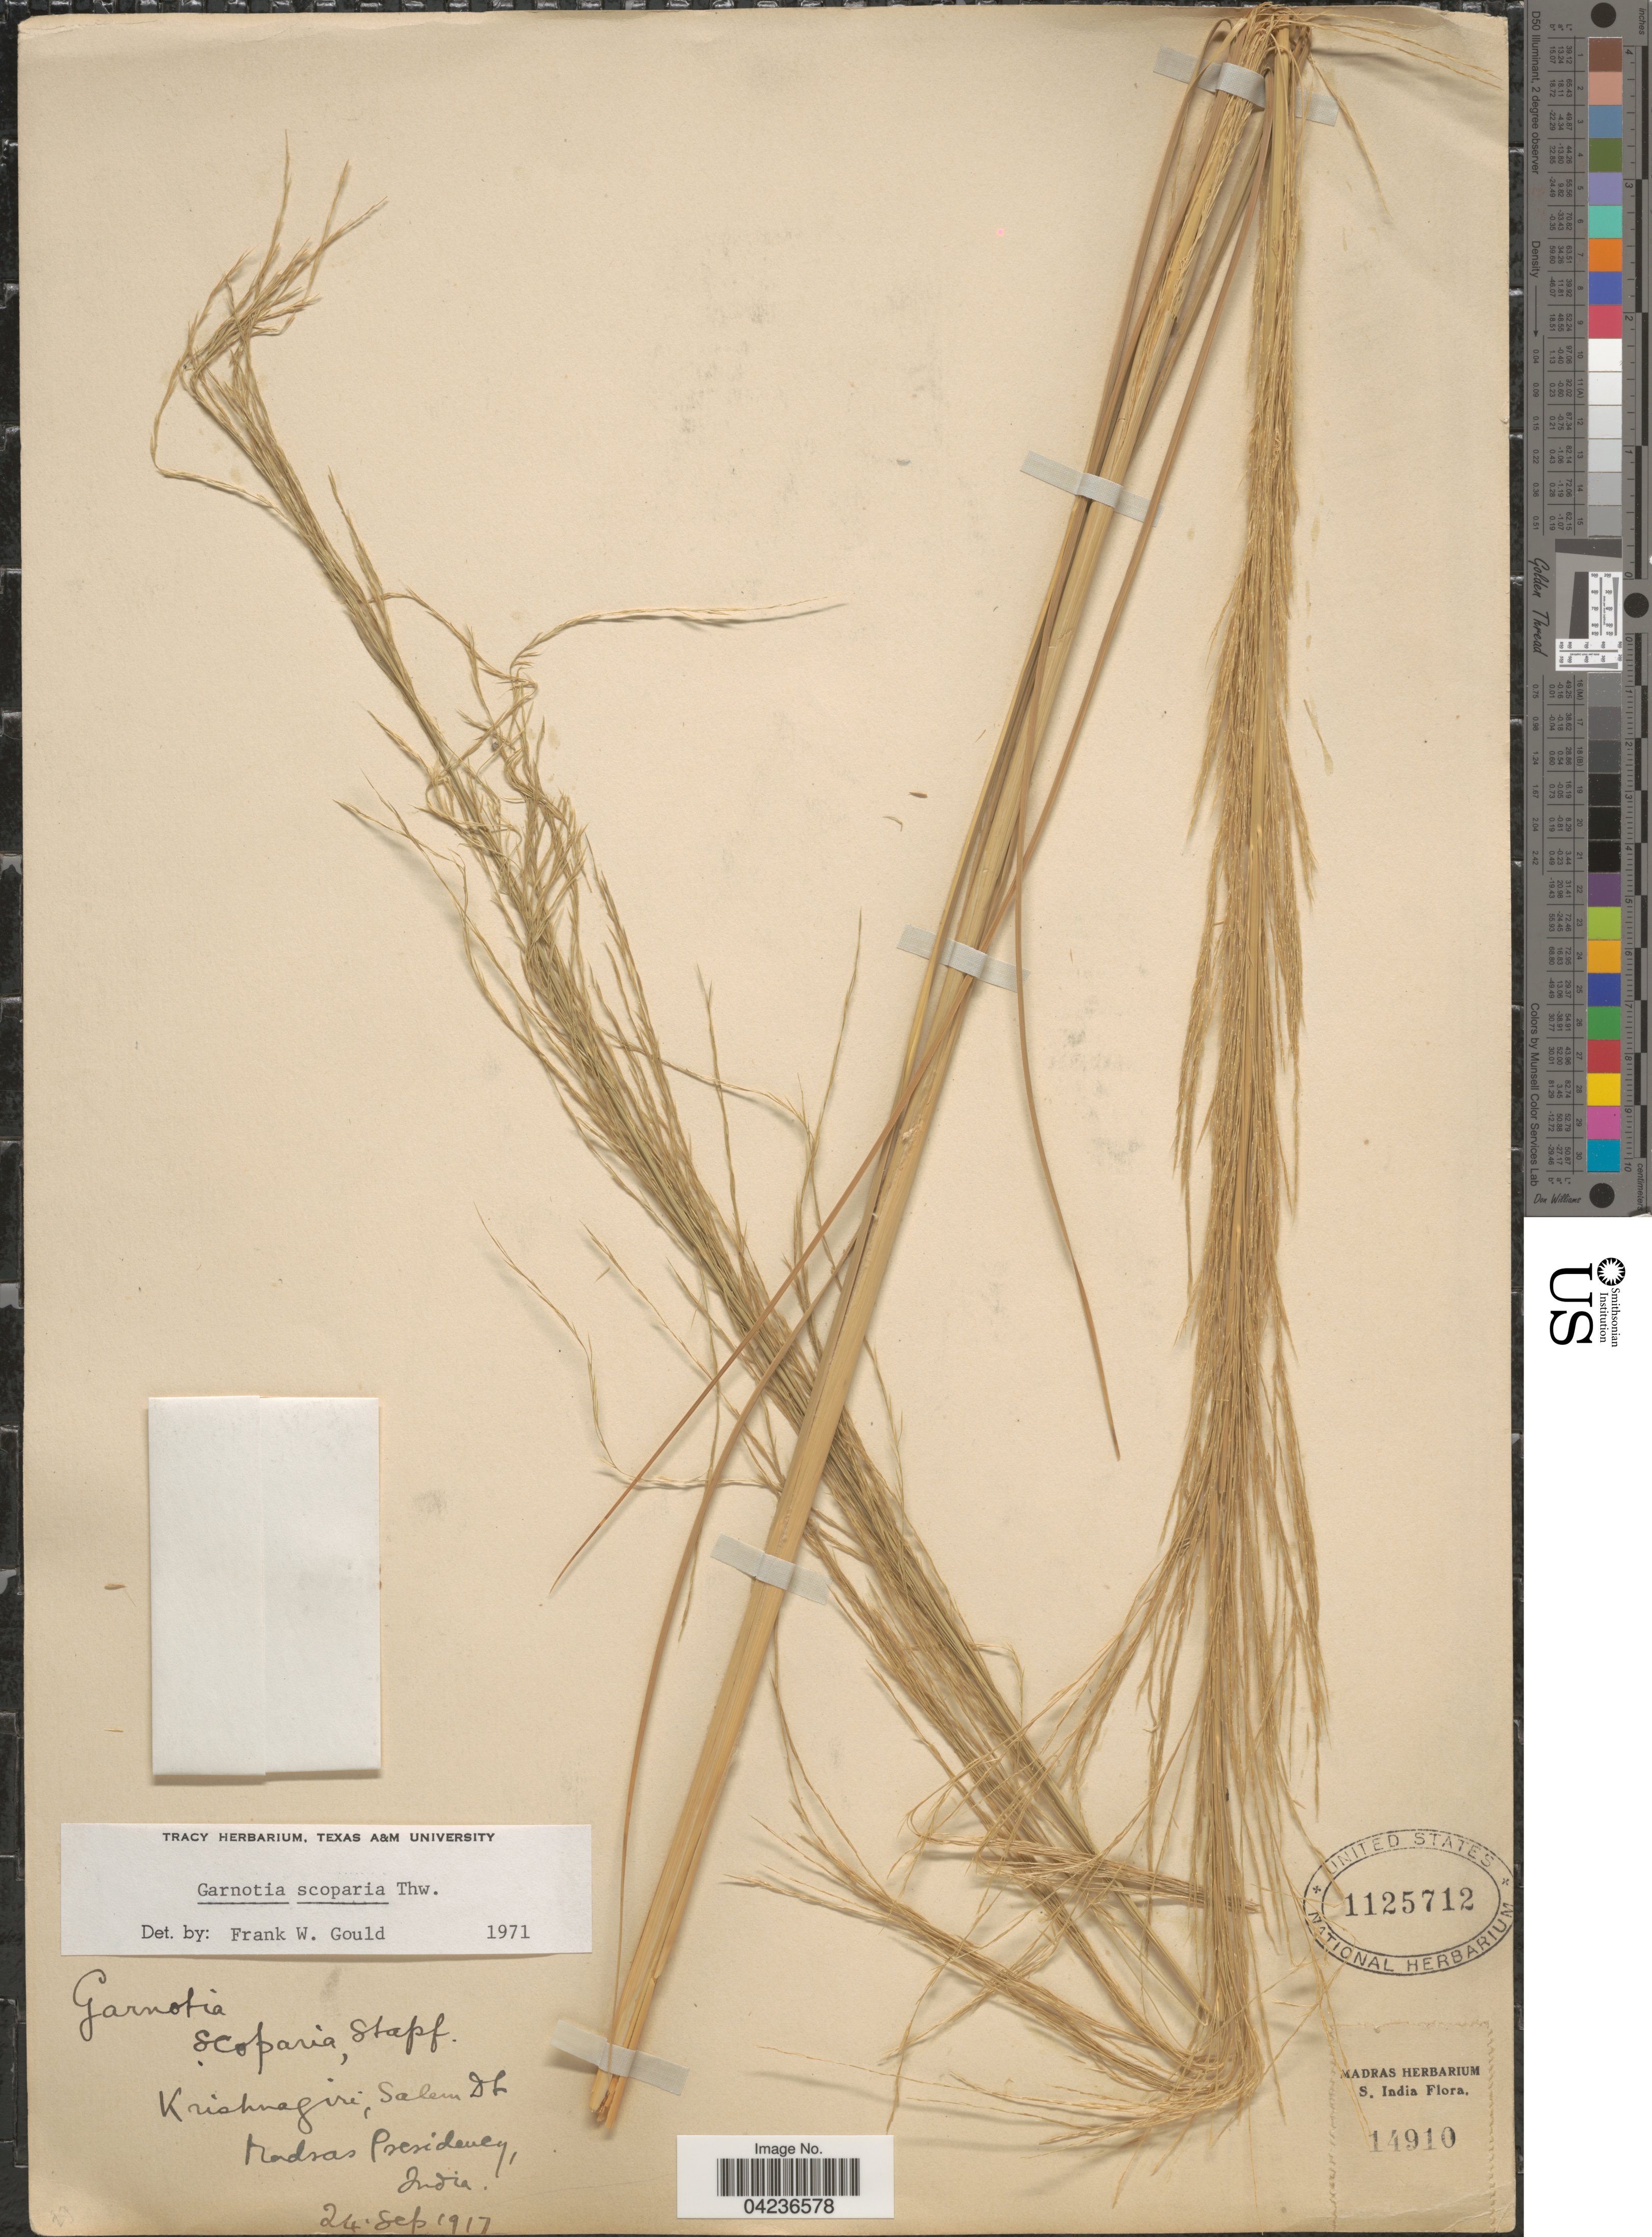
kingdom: Plantae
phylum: Tracheophyta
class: Liliopsida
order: Poales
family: Poaceae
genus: Garnotia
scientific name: Garnotia scoparia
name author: Thwaites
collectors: Ex herb. Madras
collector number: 14910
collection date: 1917-09-24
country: India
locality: Krishnagiri, Salem Dt. Madras Presidency.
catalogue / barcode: US 1125712